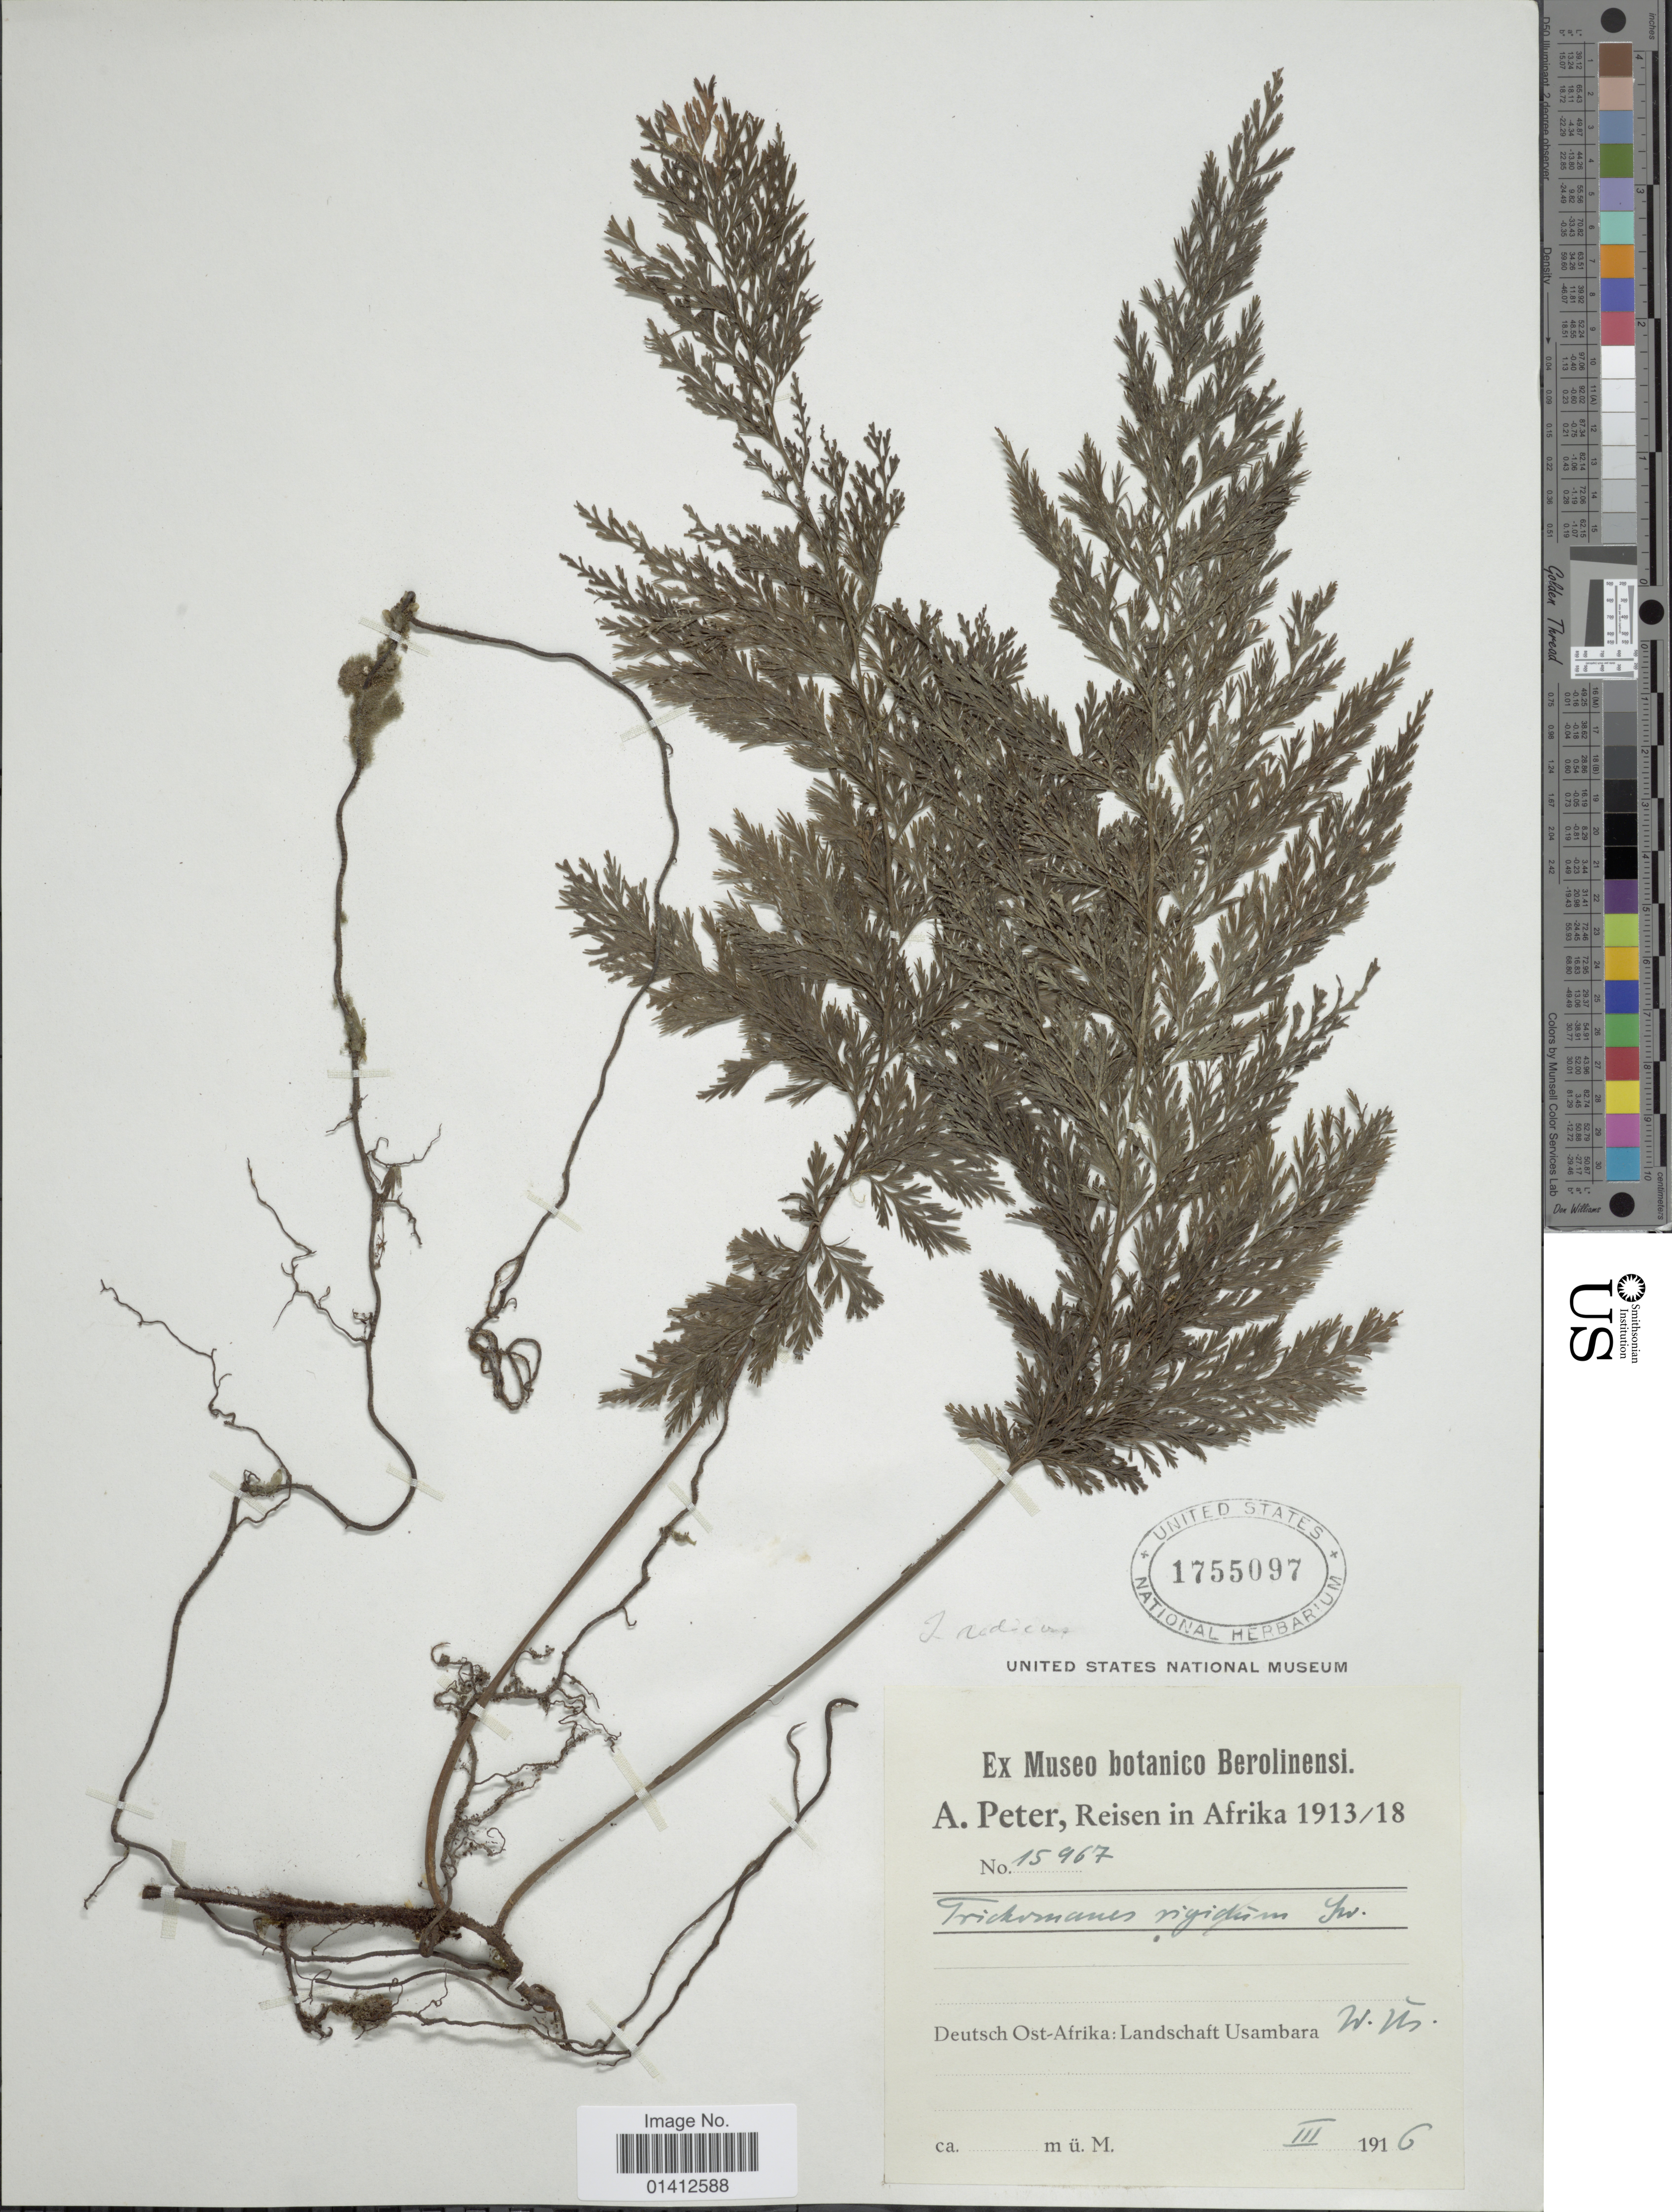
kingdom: Plantae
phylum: Tracheophyta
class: Polypodiopsida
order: Hymenophyllales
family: Hymenophyllaceae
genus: Vandenboschia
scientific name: Vandenboschia radicans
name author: (Sw.) Copel.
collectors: A. Peter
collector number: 15967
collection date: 1916-03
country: Tanzania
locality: Deutsch Ost-Afrika: landschaft Usambara W. Mts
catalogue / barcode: US 1755097